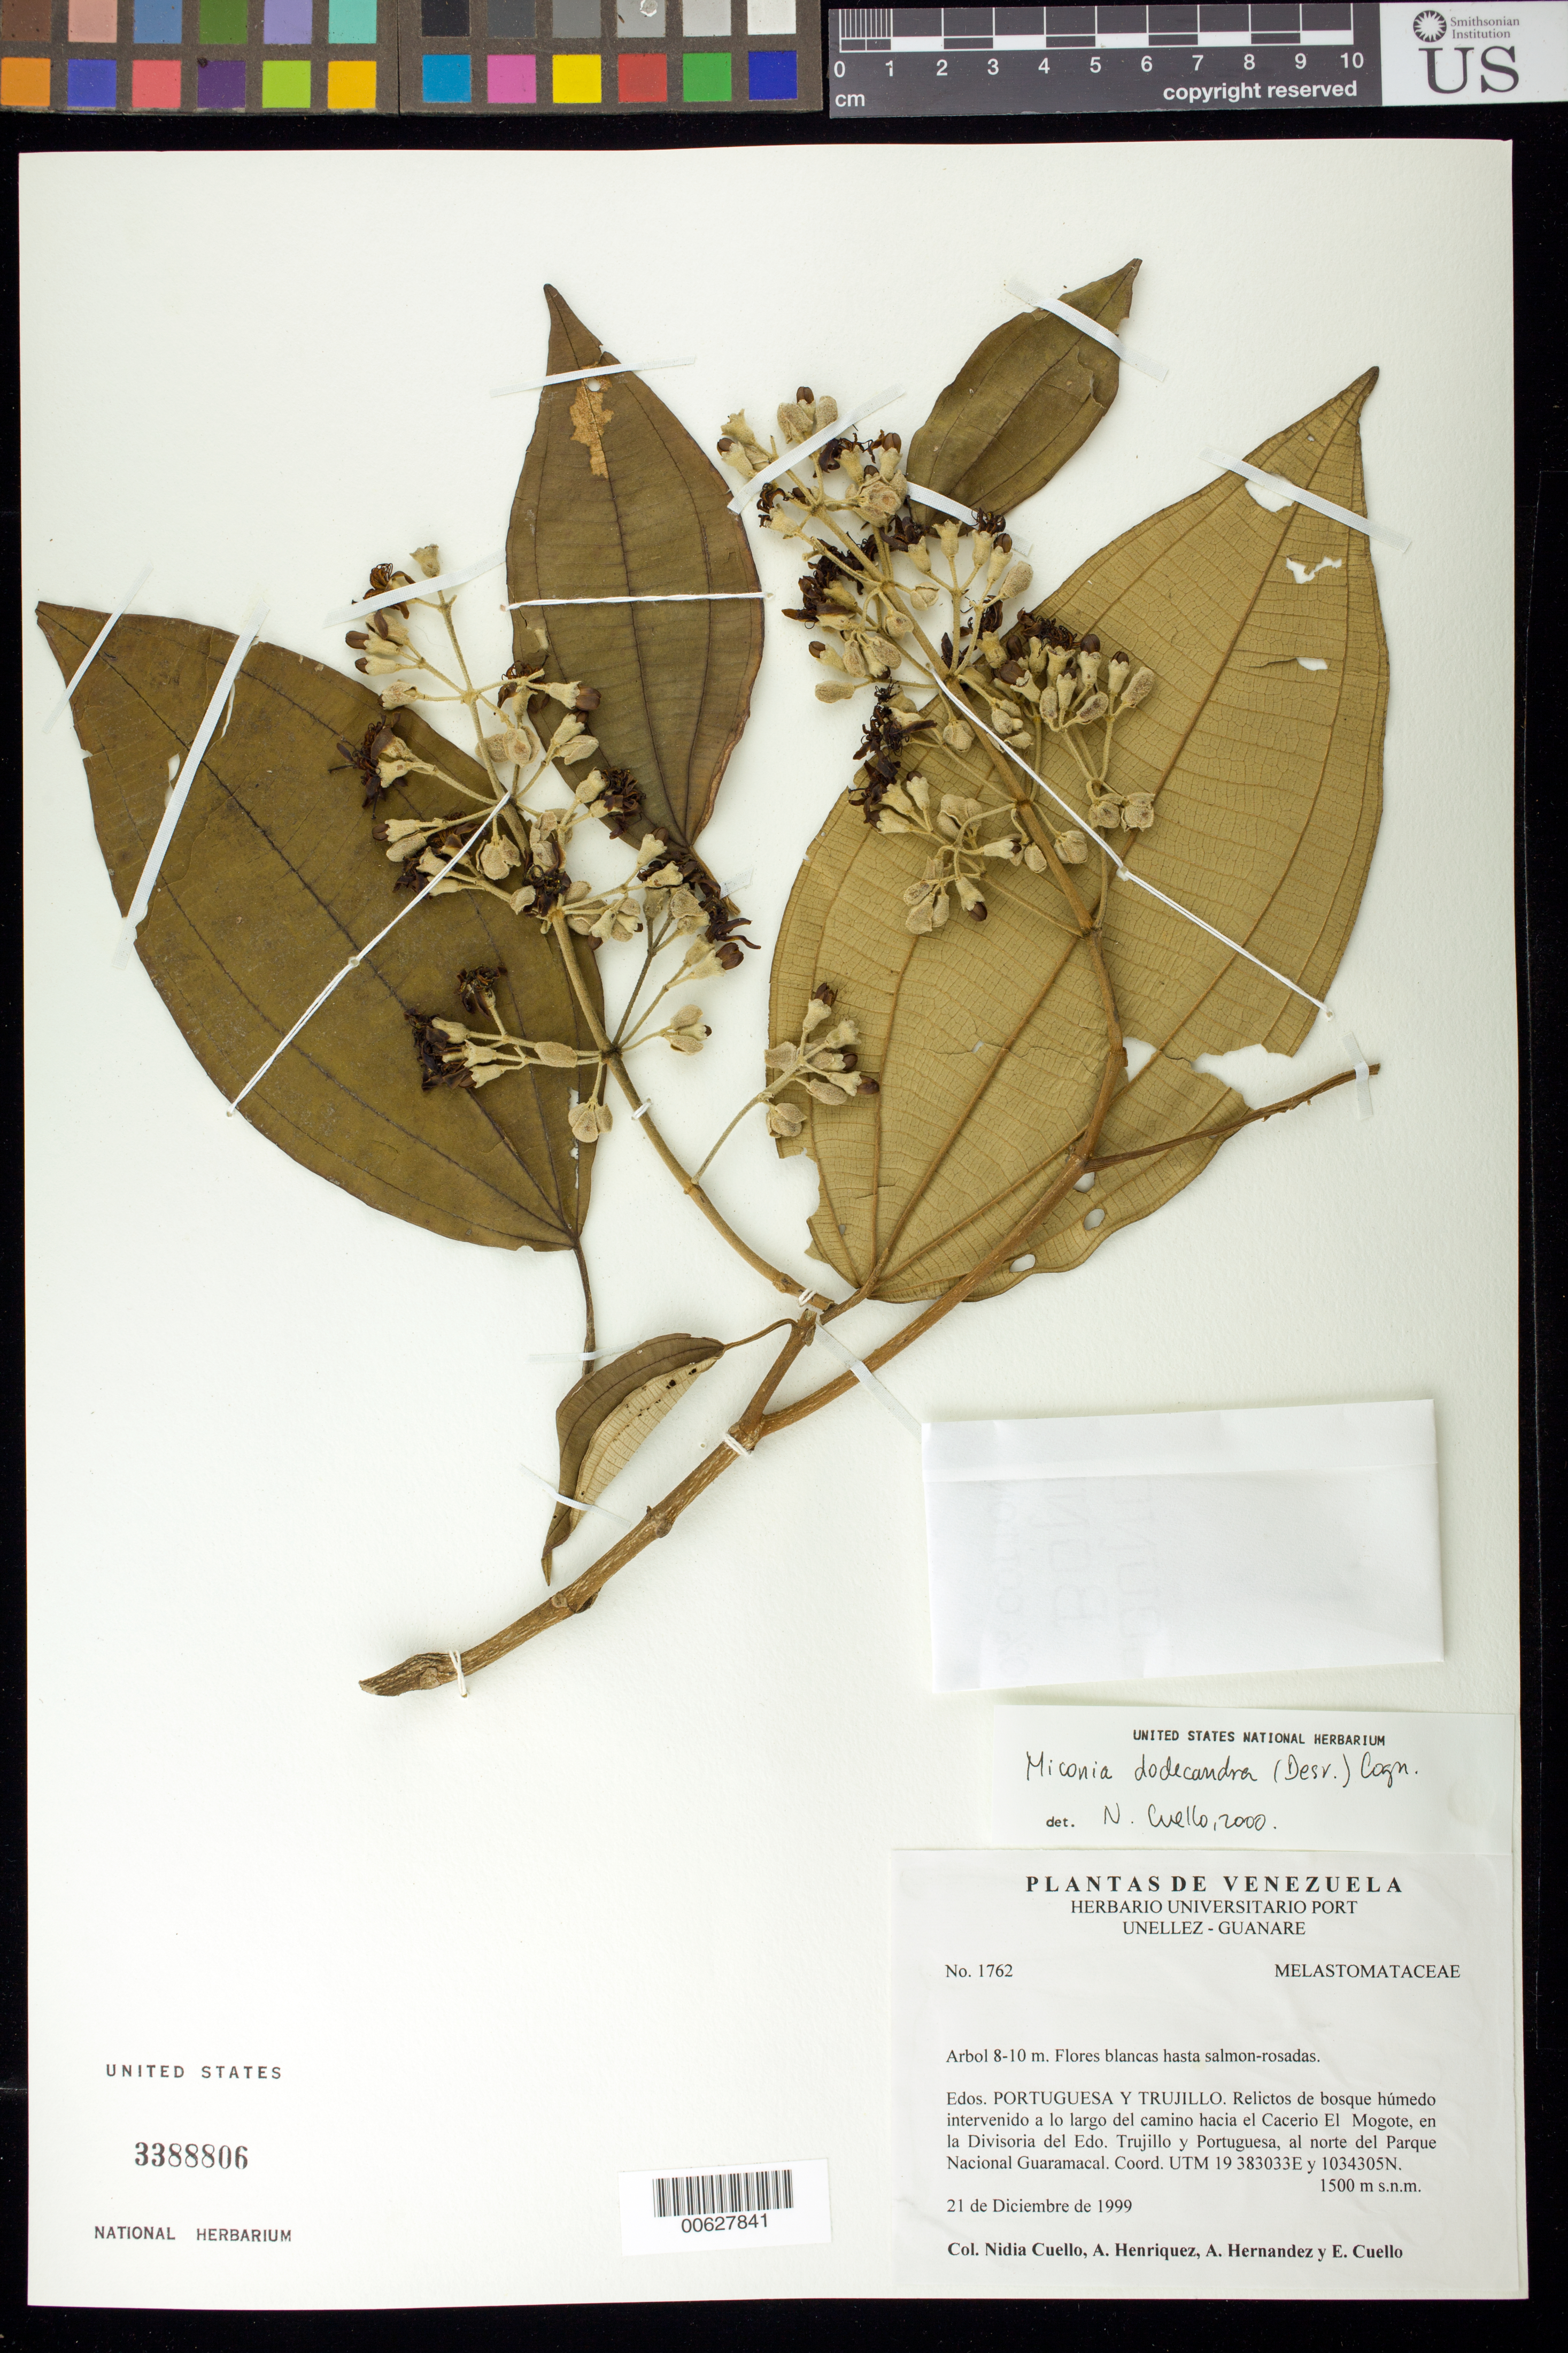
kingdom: Plantae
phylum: Tracheophyta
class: Magnoliopsida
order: Myrtales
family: Melastomataceae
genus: Miconia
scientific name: Miconia dodecandra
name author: Cogn.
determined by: Cuello, Nidia L.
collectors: N. L. Cuello, A. Henríquez, A. Hernandez & E. Cuello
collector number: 1762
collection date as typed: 21 Dec 1999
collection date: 1999-12-21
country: Venezuela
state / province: Portuguesa / Trujillo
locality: Largo del camino hacia el Cacerio El Mogote, en la Divisoria del Edo. Trujillo y Portuguesa. N Parque Nacional Guaramacal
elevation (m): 1500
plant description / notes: MER, MO, PORT, US, VEN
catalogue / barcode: US 3388806